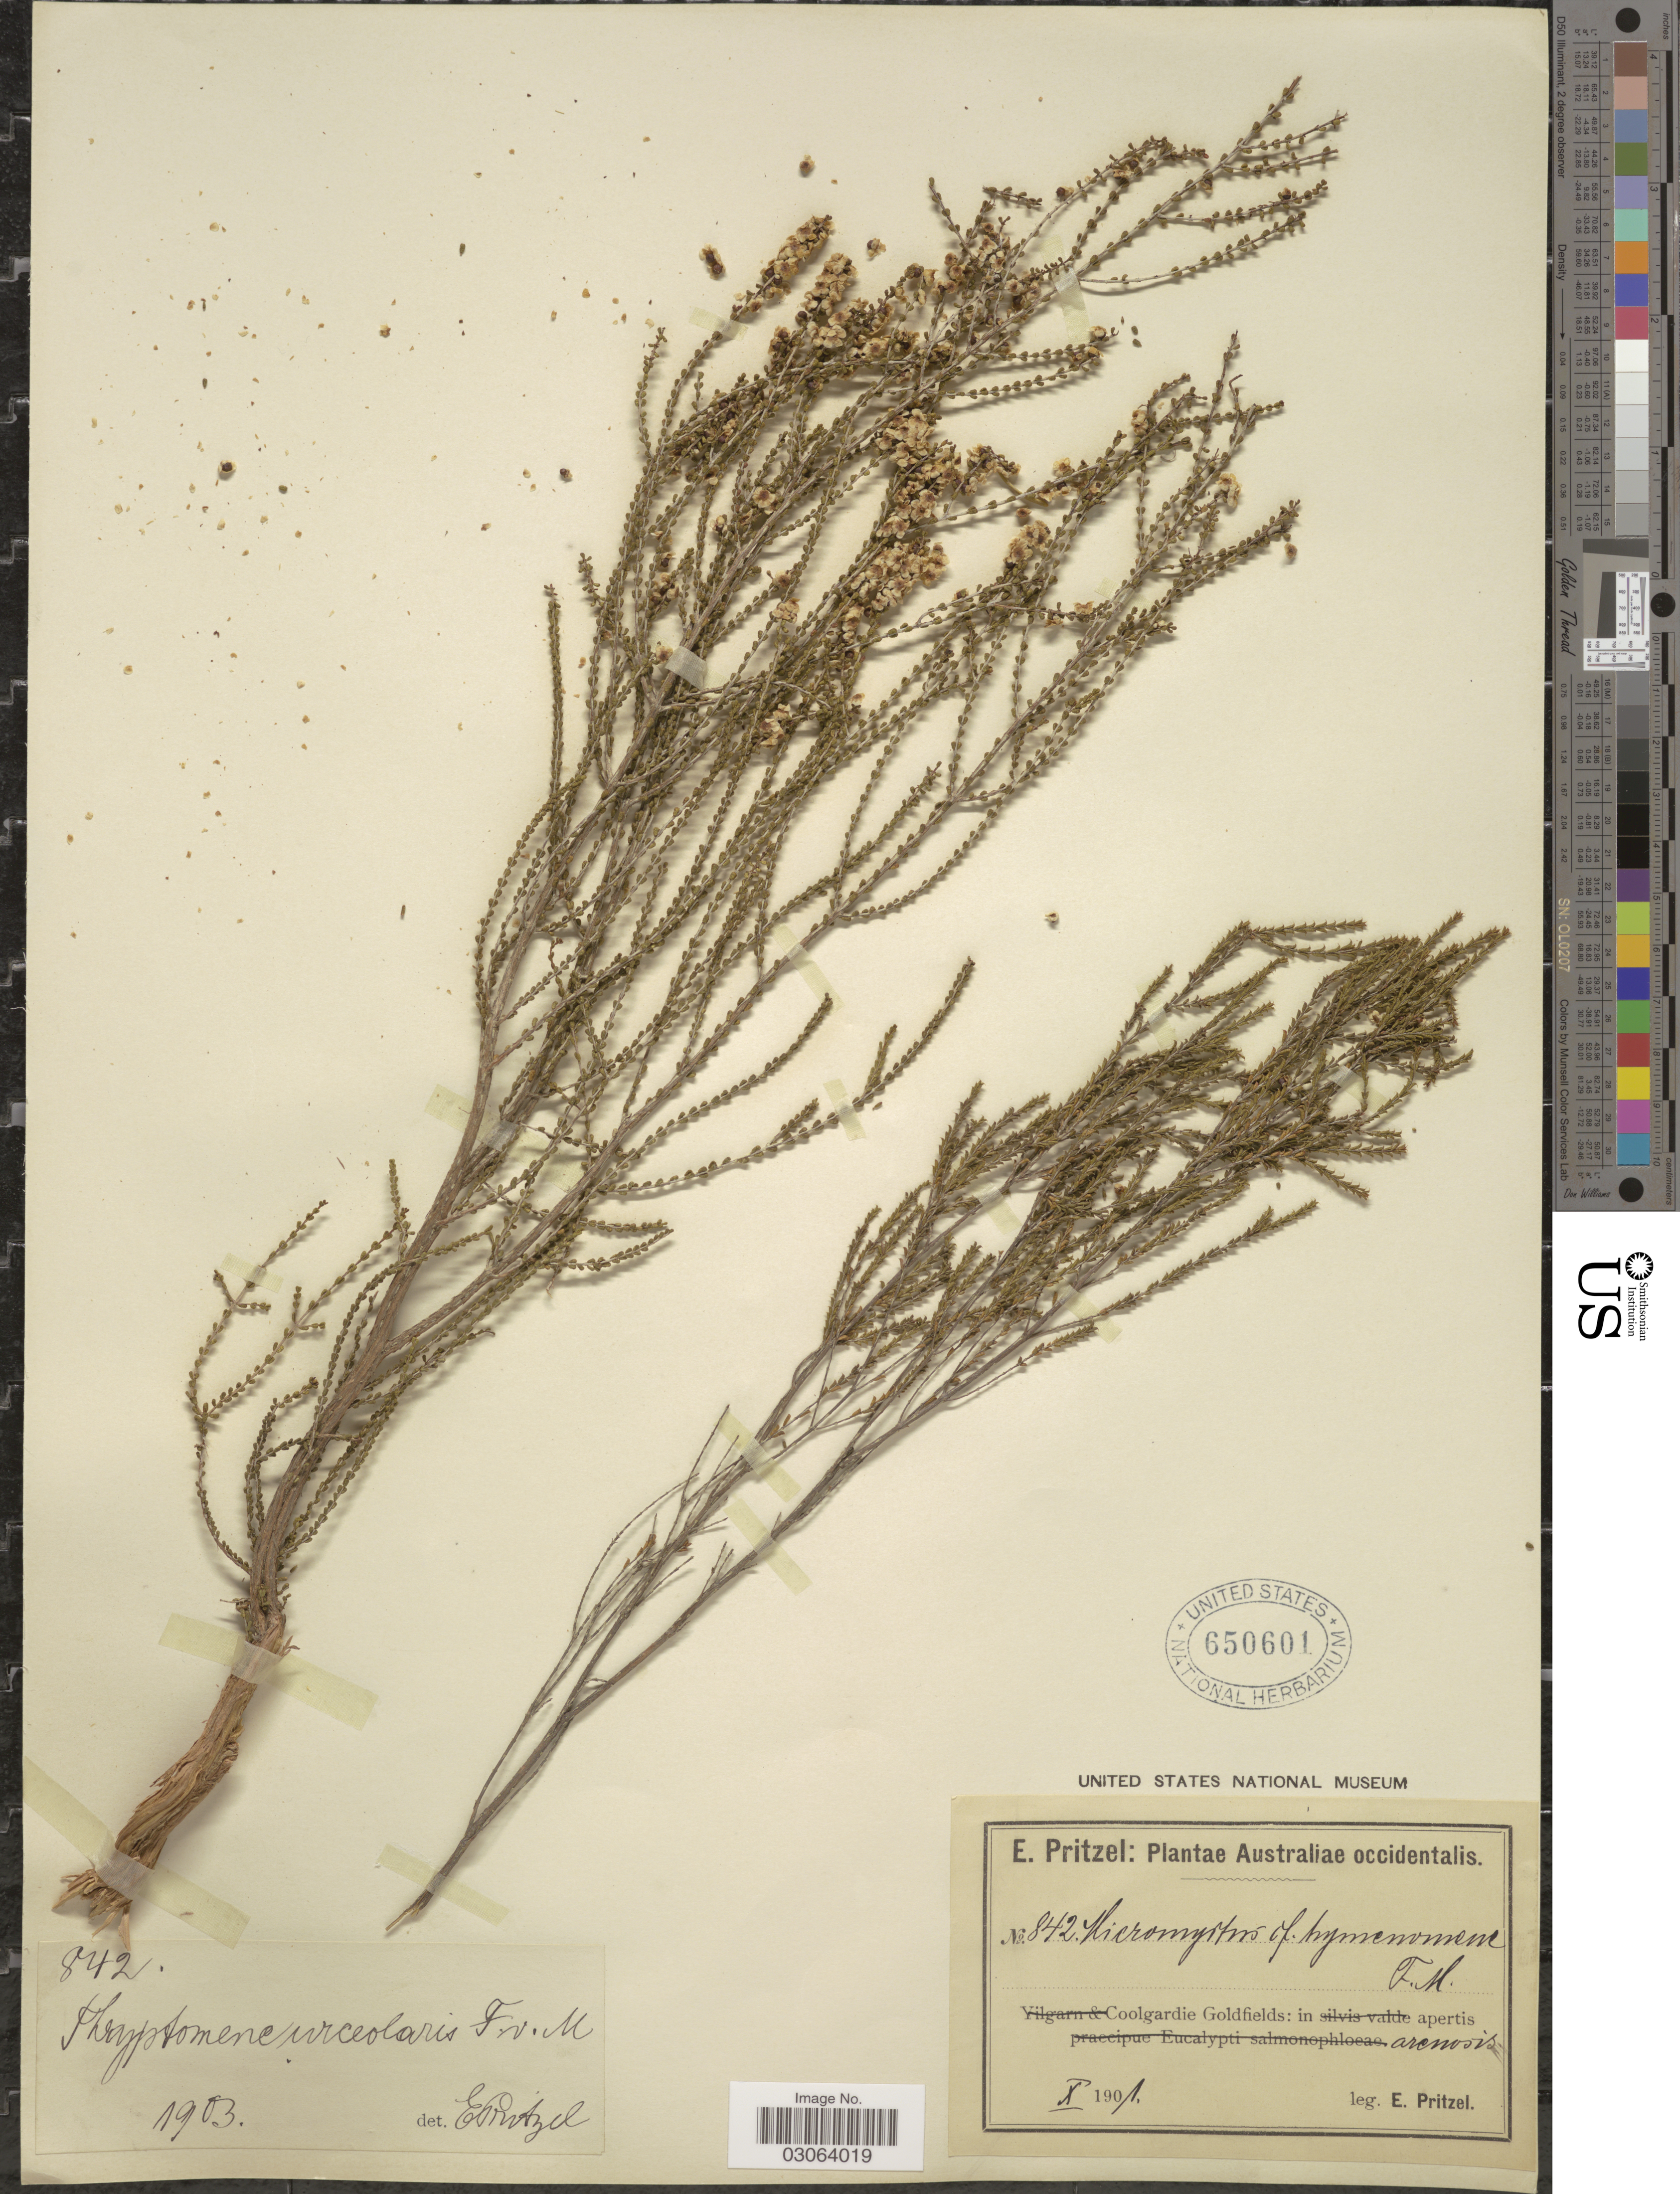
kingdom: Plantae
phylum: Tracheophyta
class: Magnoliopsida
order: Myrtales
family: Myrtaceae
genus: Thryptomene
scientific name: Thryptomene urceolaris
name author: F. Muell.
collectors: E. G. Pritzel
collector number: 842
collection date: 1901-10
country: Australia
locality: Australiae occidentalis, Coolgardie Goldfields: in apertis.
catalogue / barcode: US 650601